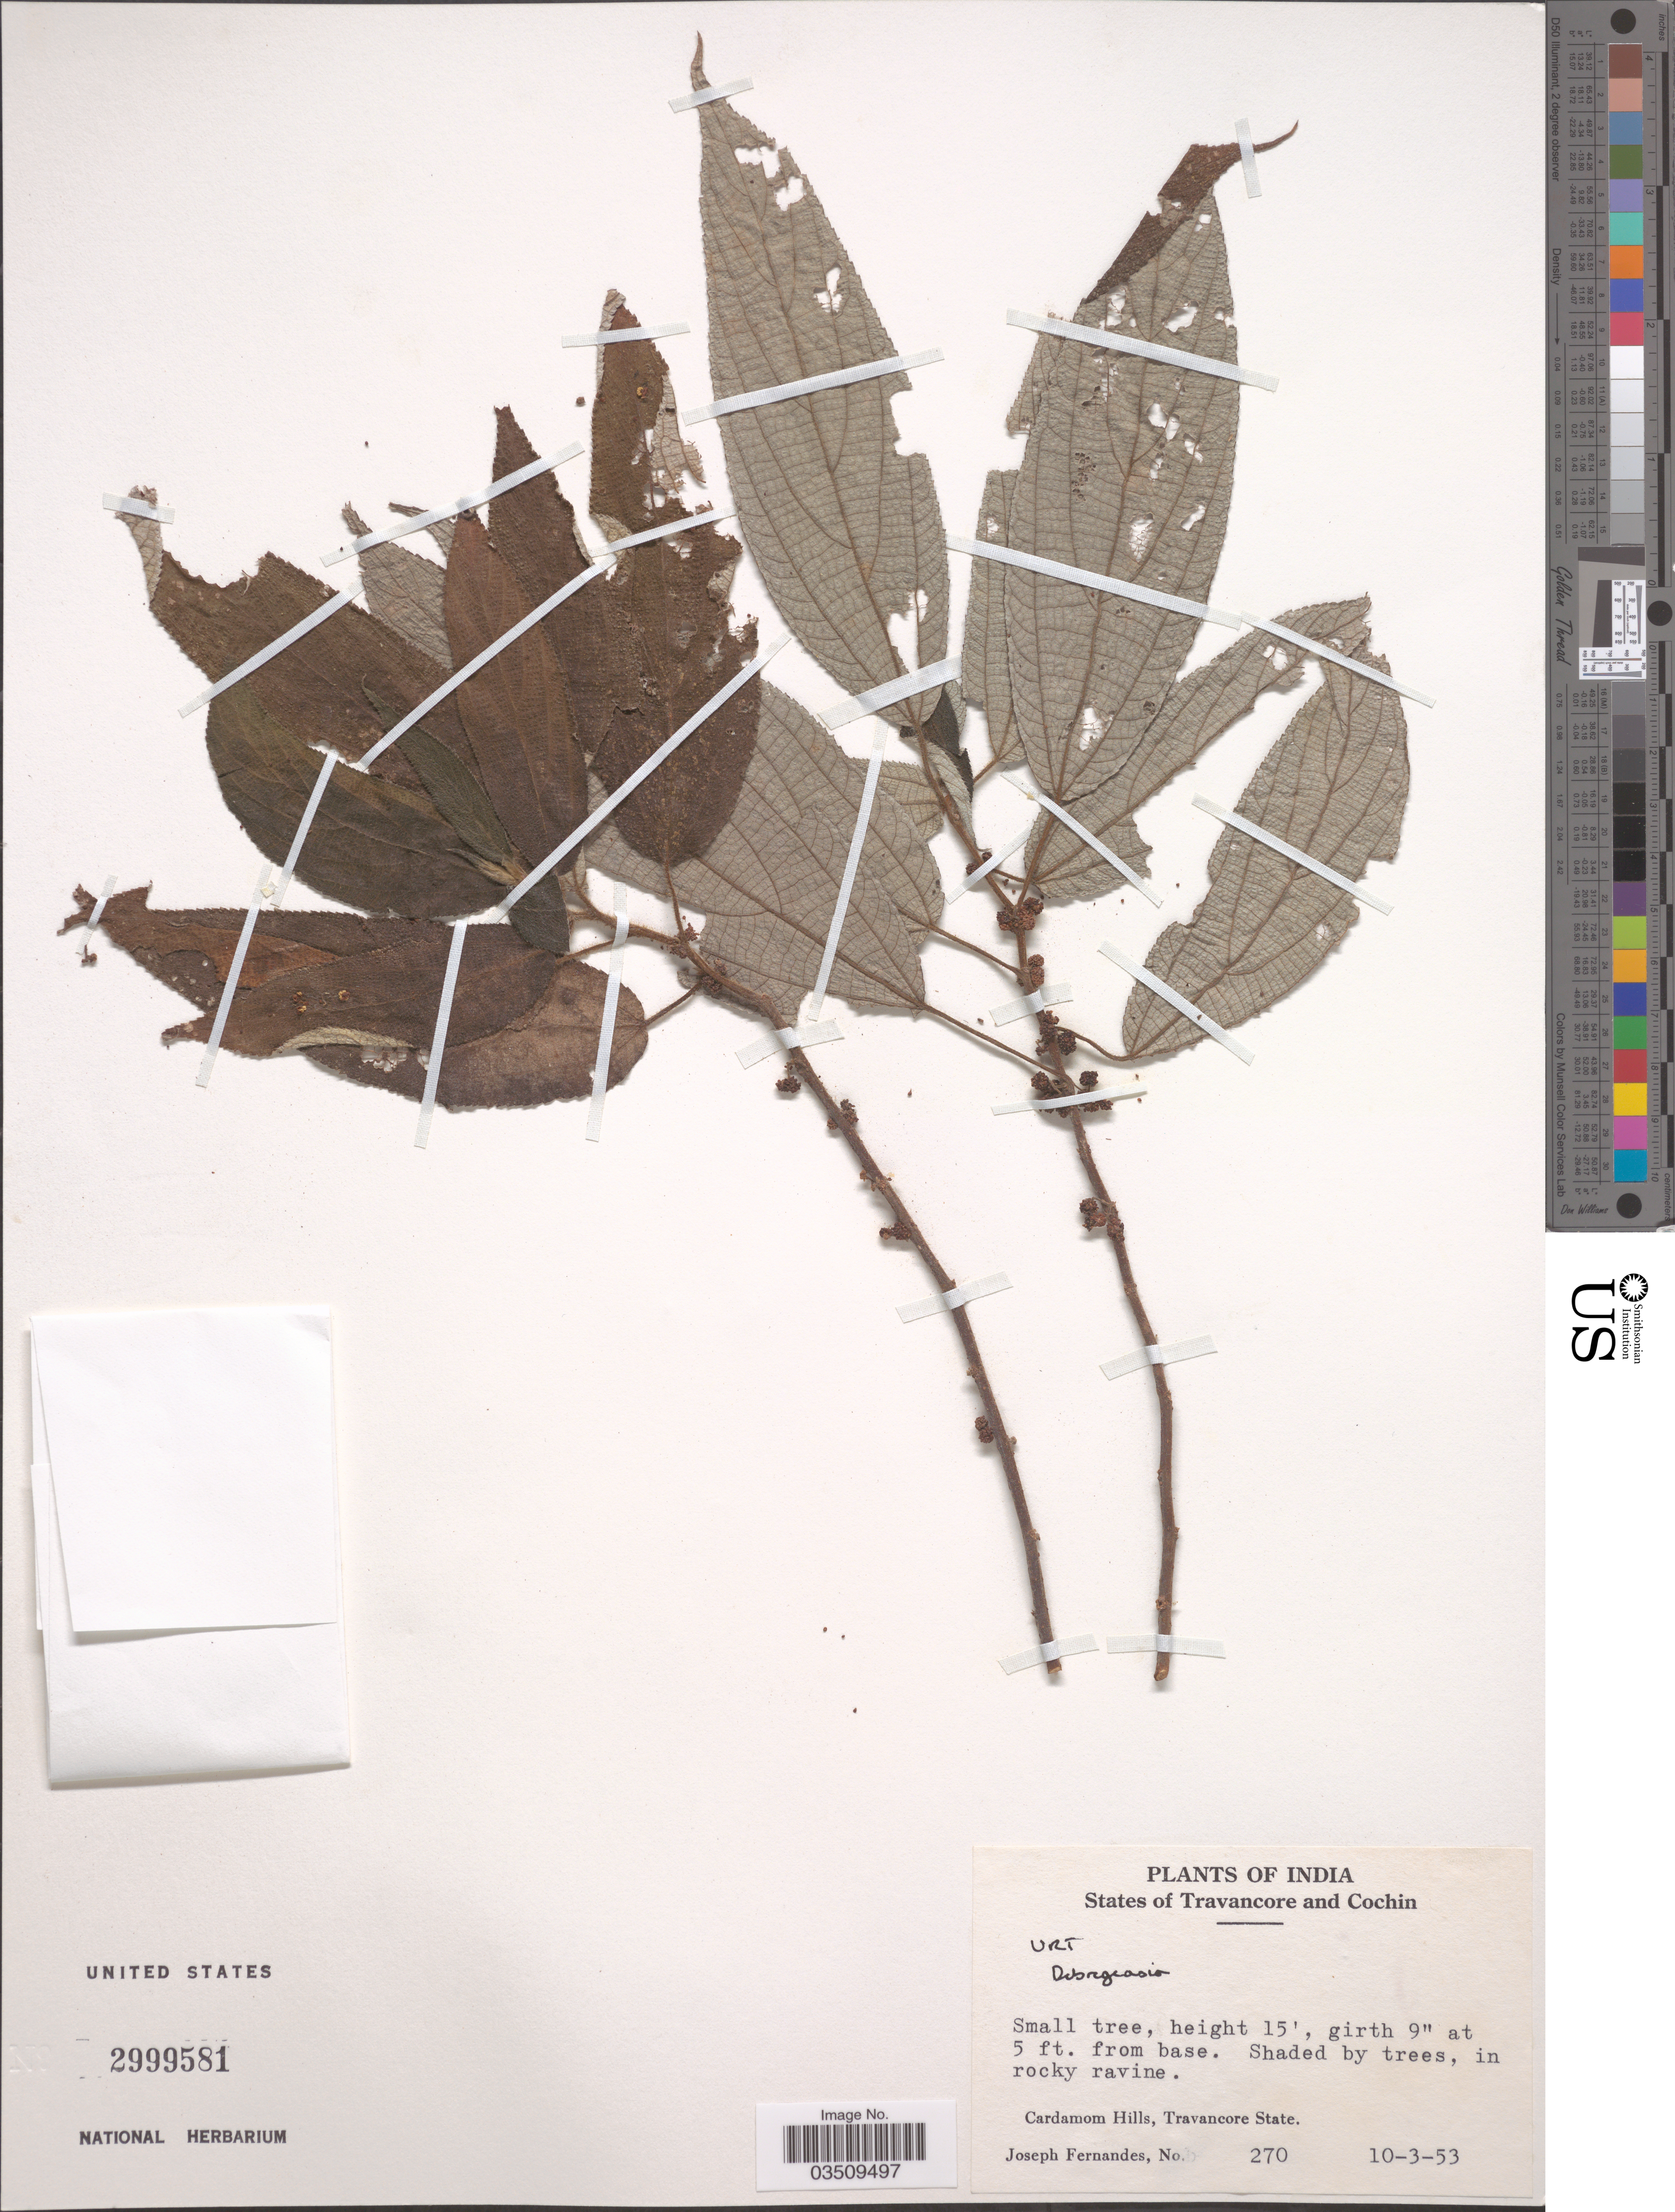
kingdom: Plantae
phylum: Tracheophyta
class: Magnoliopsida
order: Rosales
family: Urticaceae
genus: Debregeasia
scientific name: Debregeasia sp.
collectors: J. Fernandes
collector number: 270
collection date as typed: Transcribed d/m/y: 10/3/53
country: India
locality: States of Travancore and Cochin. Cardamom Hills, Travancore State.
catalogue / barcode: US 2999581